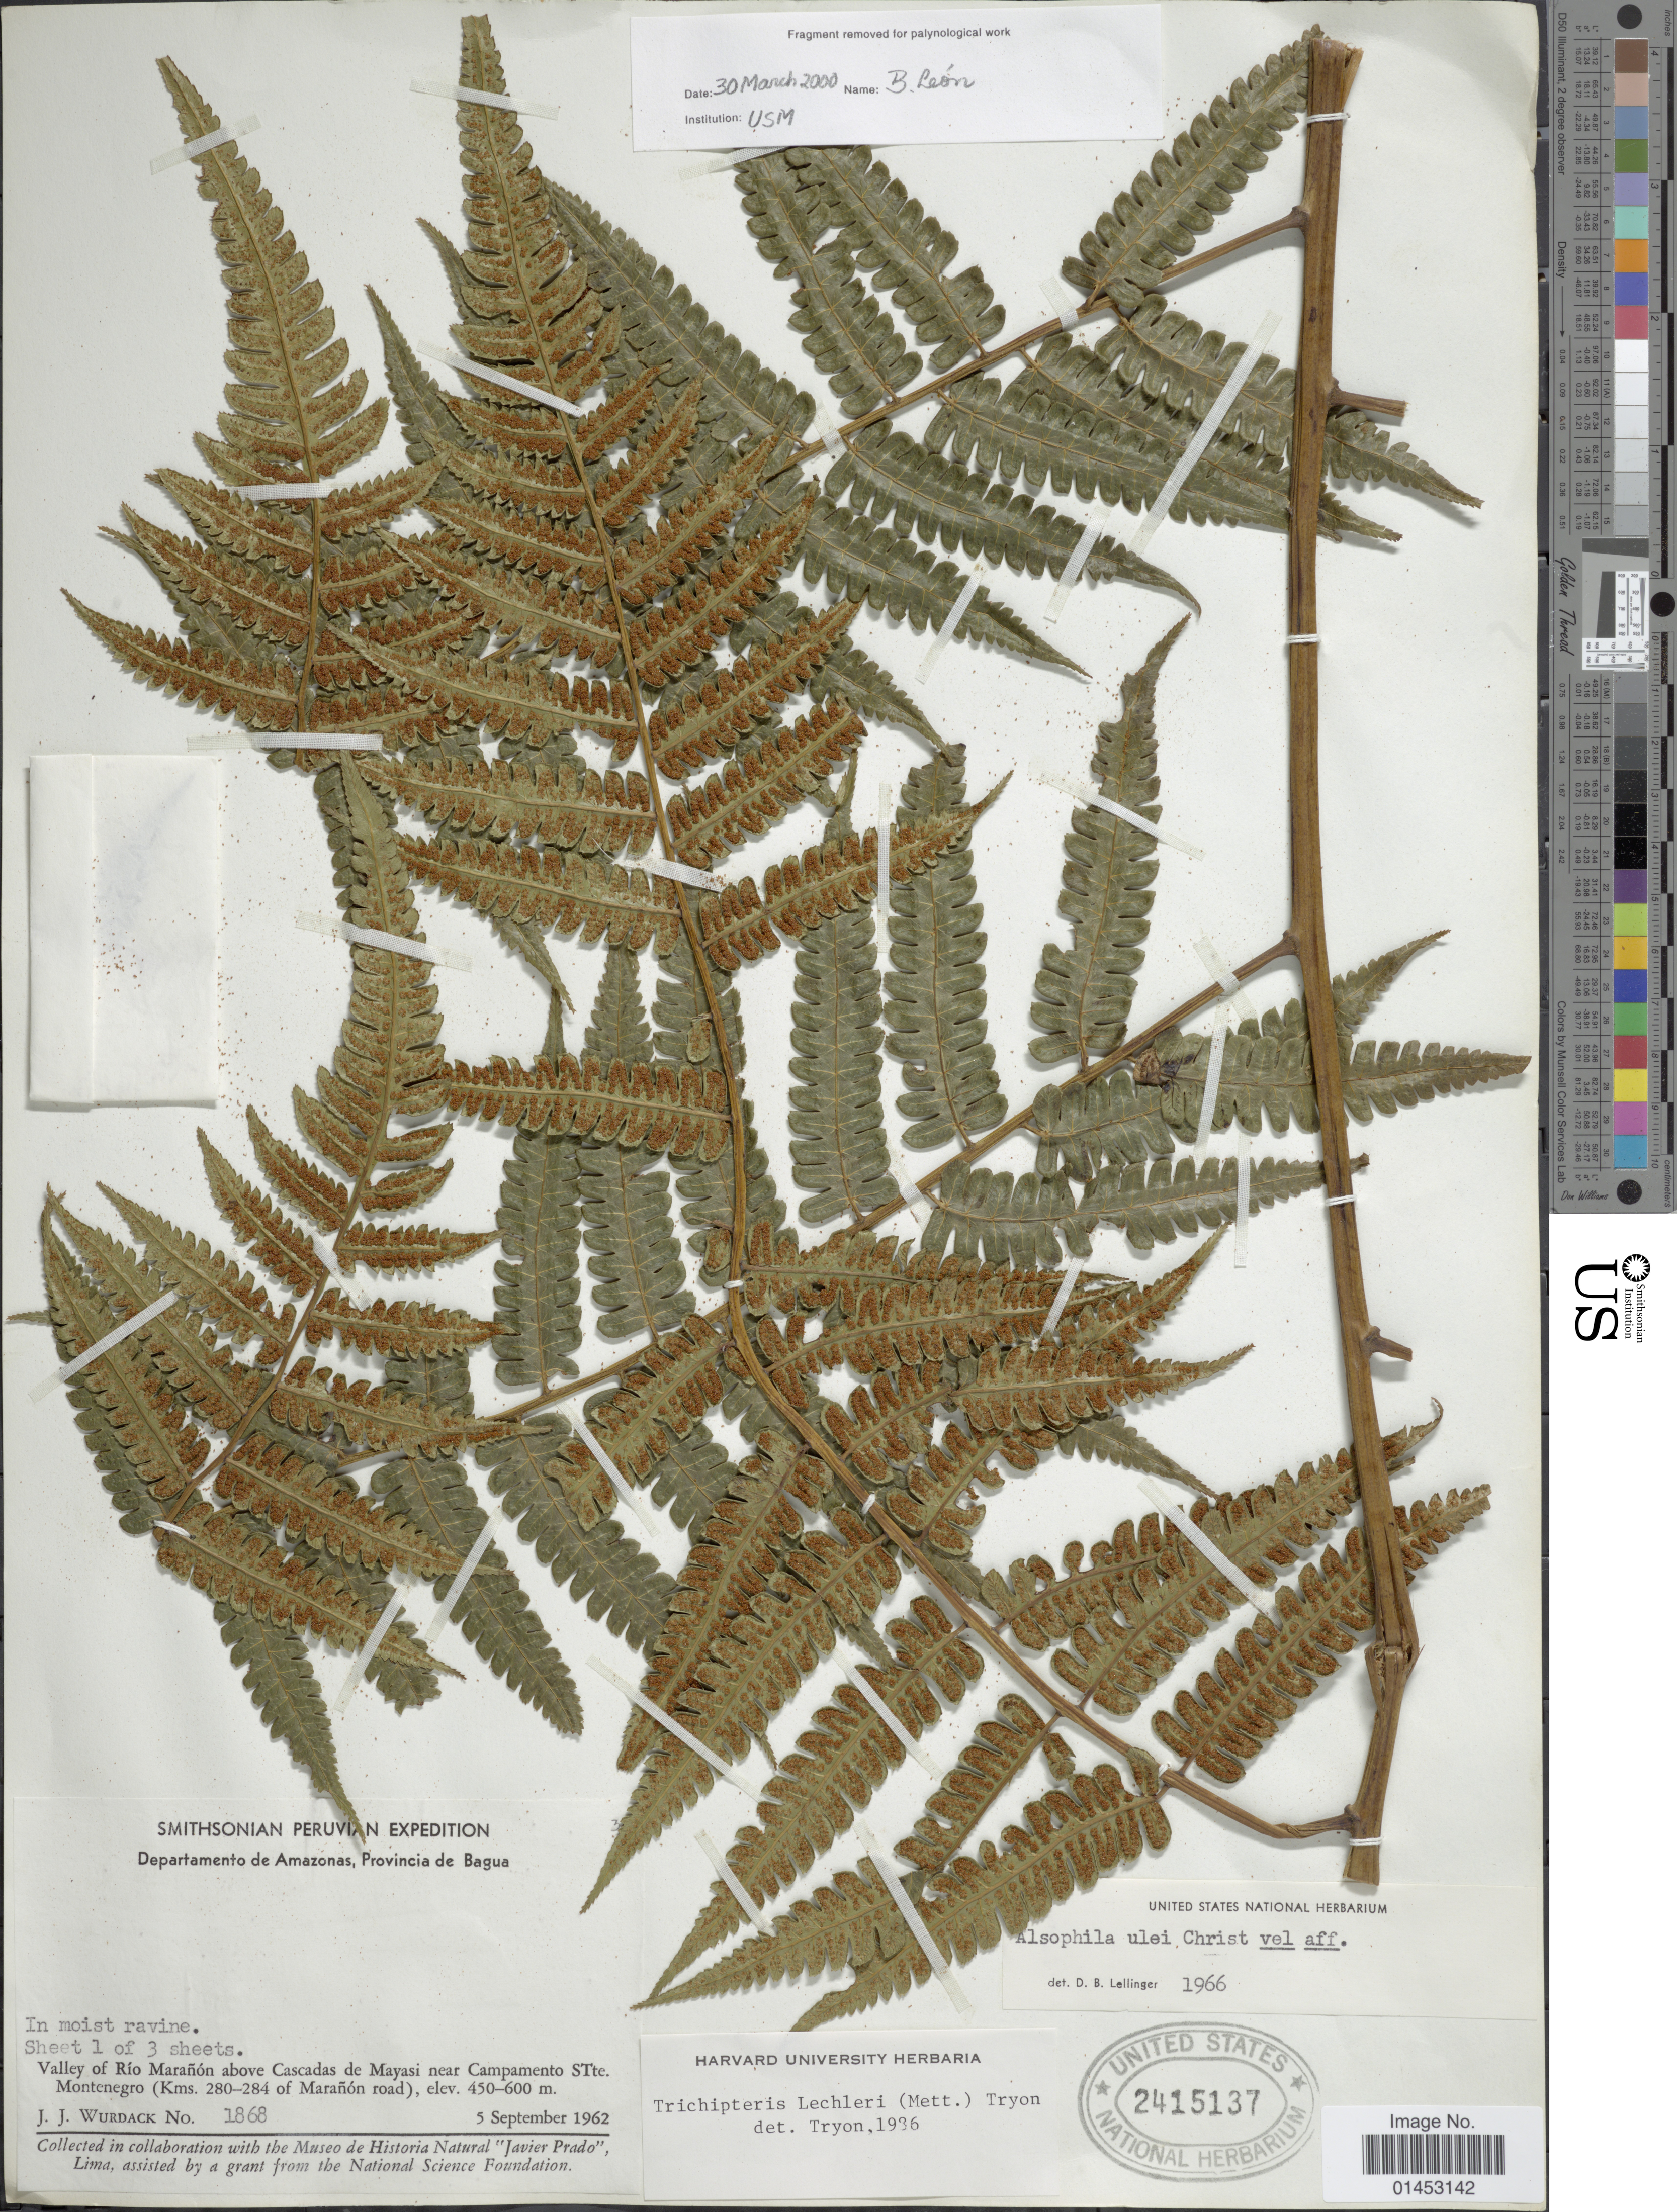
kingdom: Plantae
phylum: Tracheophyta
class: Polypodiopsida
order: Cyatheales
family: Cyatheaceae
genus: Cyathea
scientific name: Cyathea ulei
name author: (Christ) Domin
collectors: J. J. Wurdack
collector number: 1868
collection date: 1962-09-05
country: Peru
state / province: Amazonas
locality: Departamento de Amazonas, Provincia de Bagua, valley of Rio Maranón above Cascadas de Mayasi near Campamento Stte.,Montenegro(Kms. 280-284 of Maranon road)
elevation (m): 450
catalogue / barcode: US 2415137